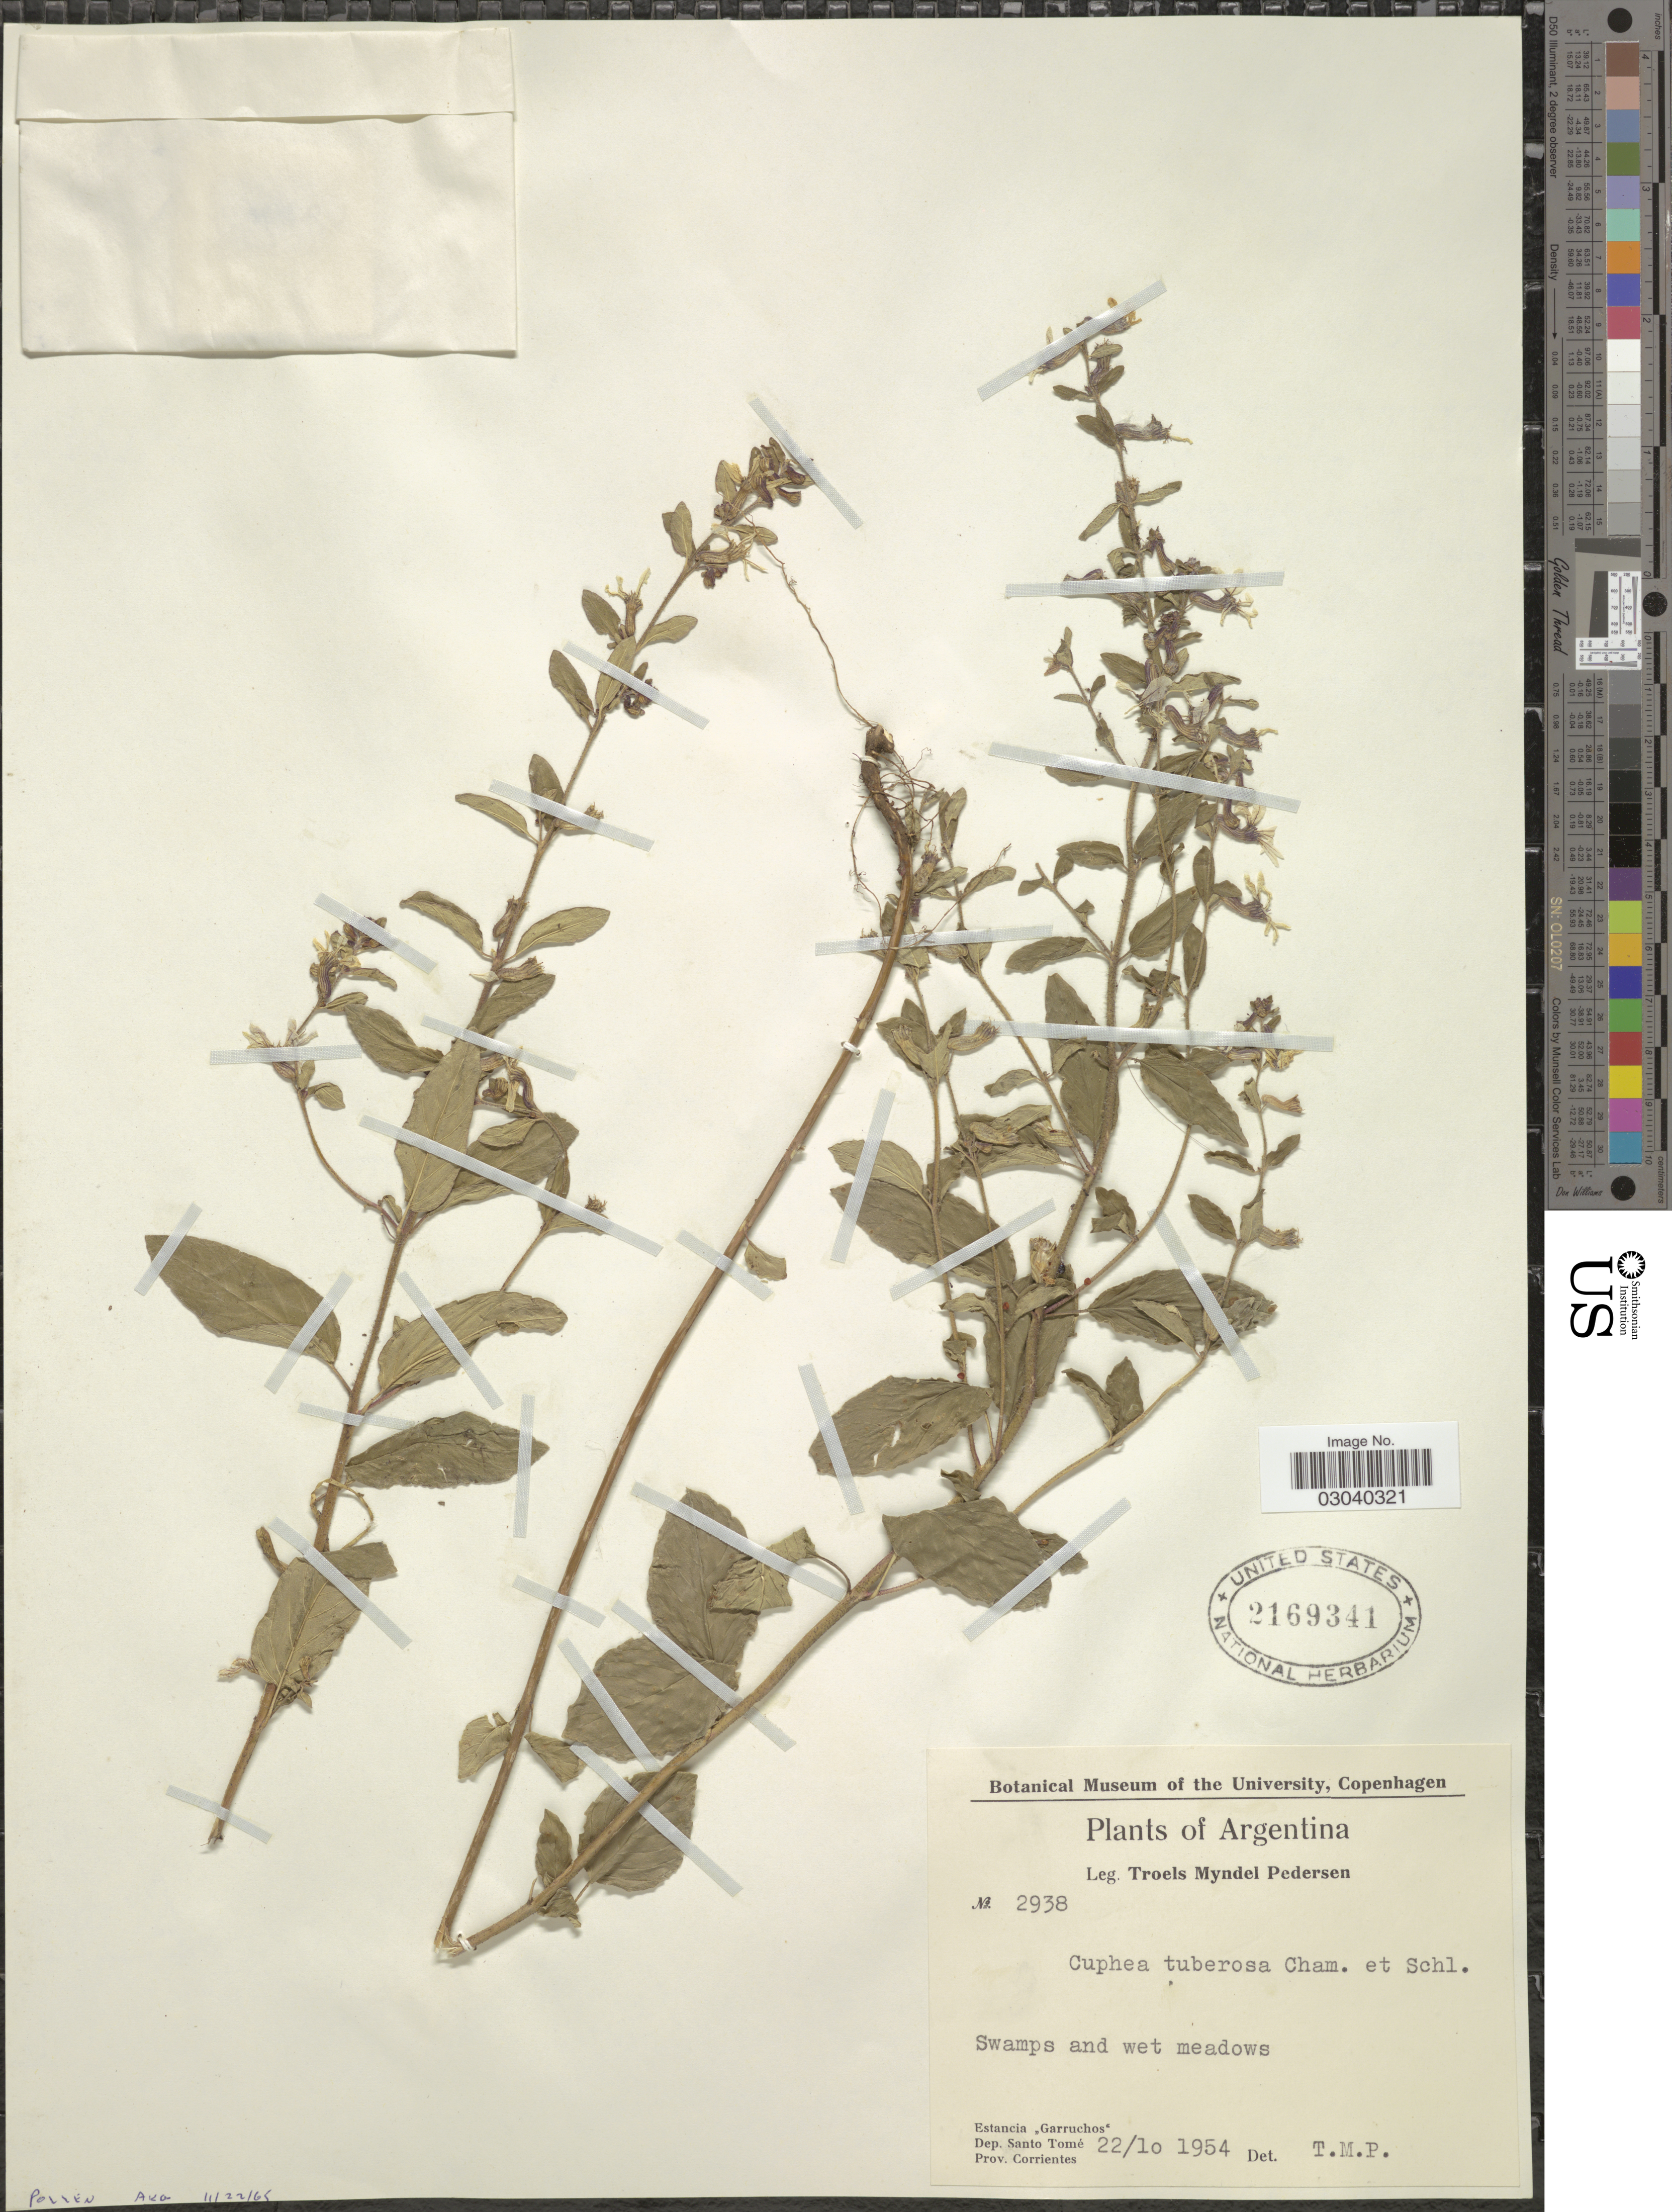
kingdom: Plantae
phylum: Tracheophyta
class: Magnoliopsida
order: Myrtales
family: Lythraceae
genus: Cuphea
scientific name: Cuphea tuberosa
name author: Cham. & Schltdl.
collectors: T. Pederson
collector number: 2938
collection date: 1954-10-22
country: Argentina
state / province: Corrientes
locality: Estancia "Garruchos". Dep. Samto Tomé.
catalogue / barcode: US 2169341